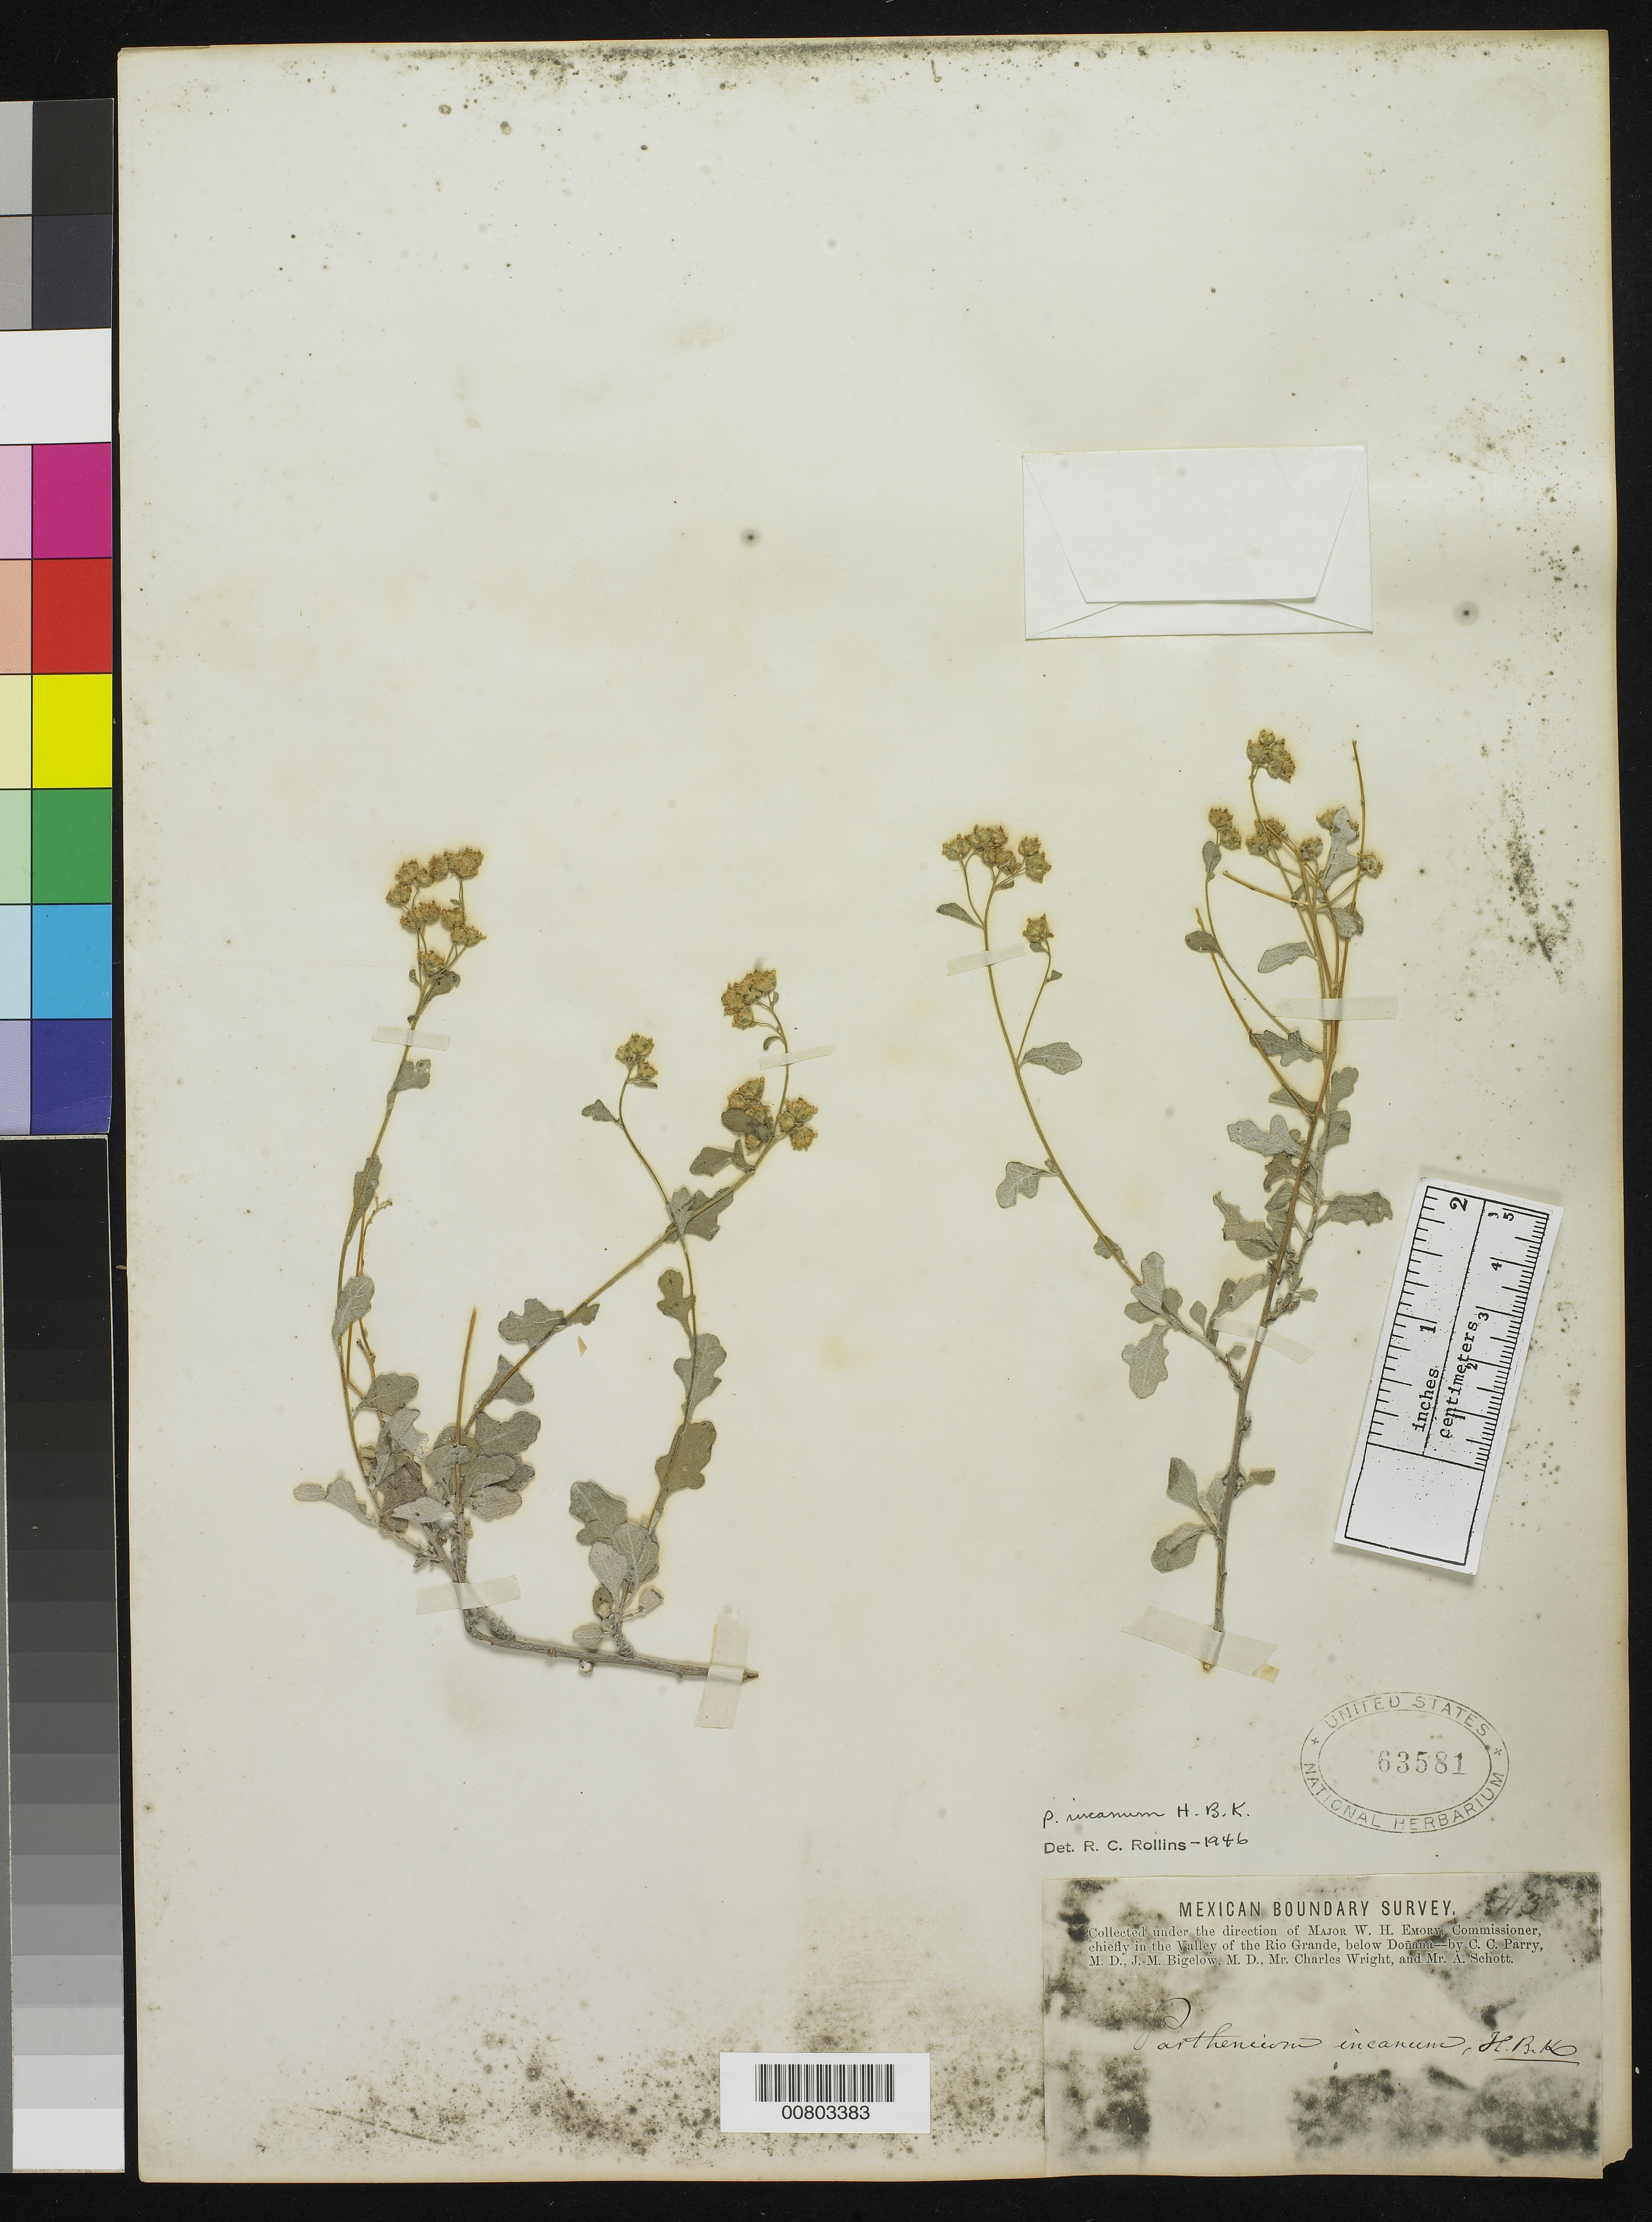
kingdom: Plantae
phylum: Tracheophyta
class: Magnoliopsida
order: Asterales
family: Asteraceae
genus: Parthenium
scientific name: Parthenium incanum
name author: Kunth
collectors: C. C. Parry, J. M. Bigelow, C. Wright & A. C. V. Schott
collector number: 543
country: United States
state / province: New Mexico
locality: Valley of the Rio Grande, below Doñana, New Mexico.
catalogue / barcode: US 63581